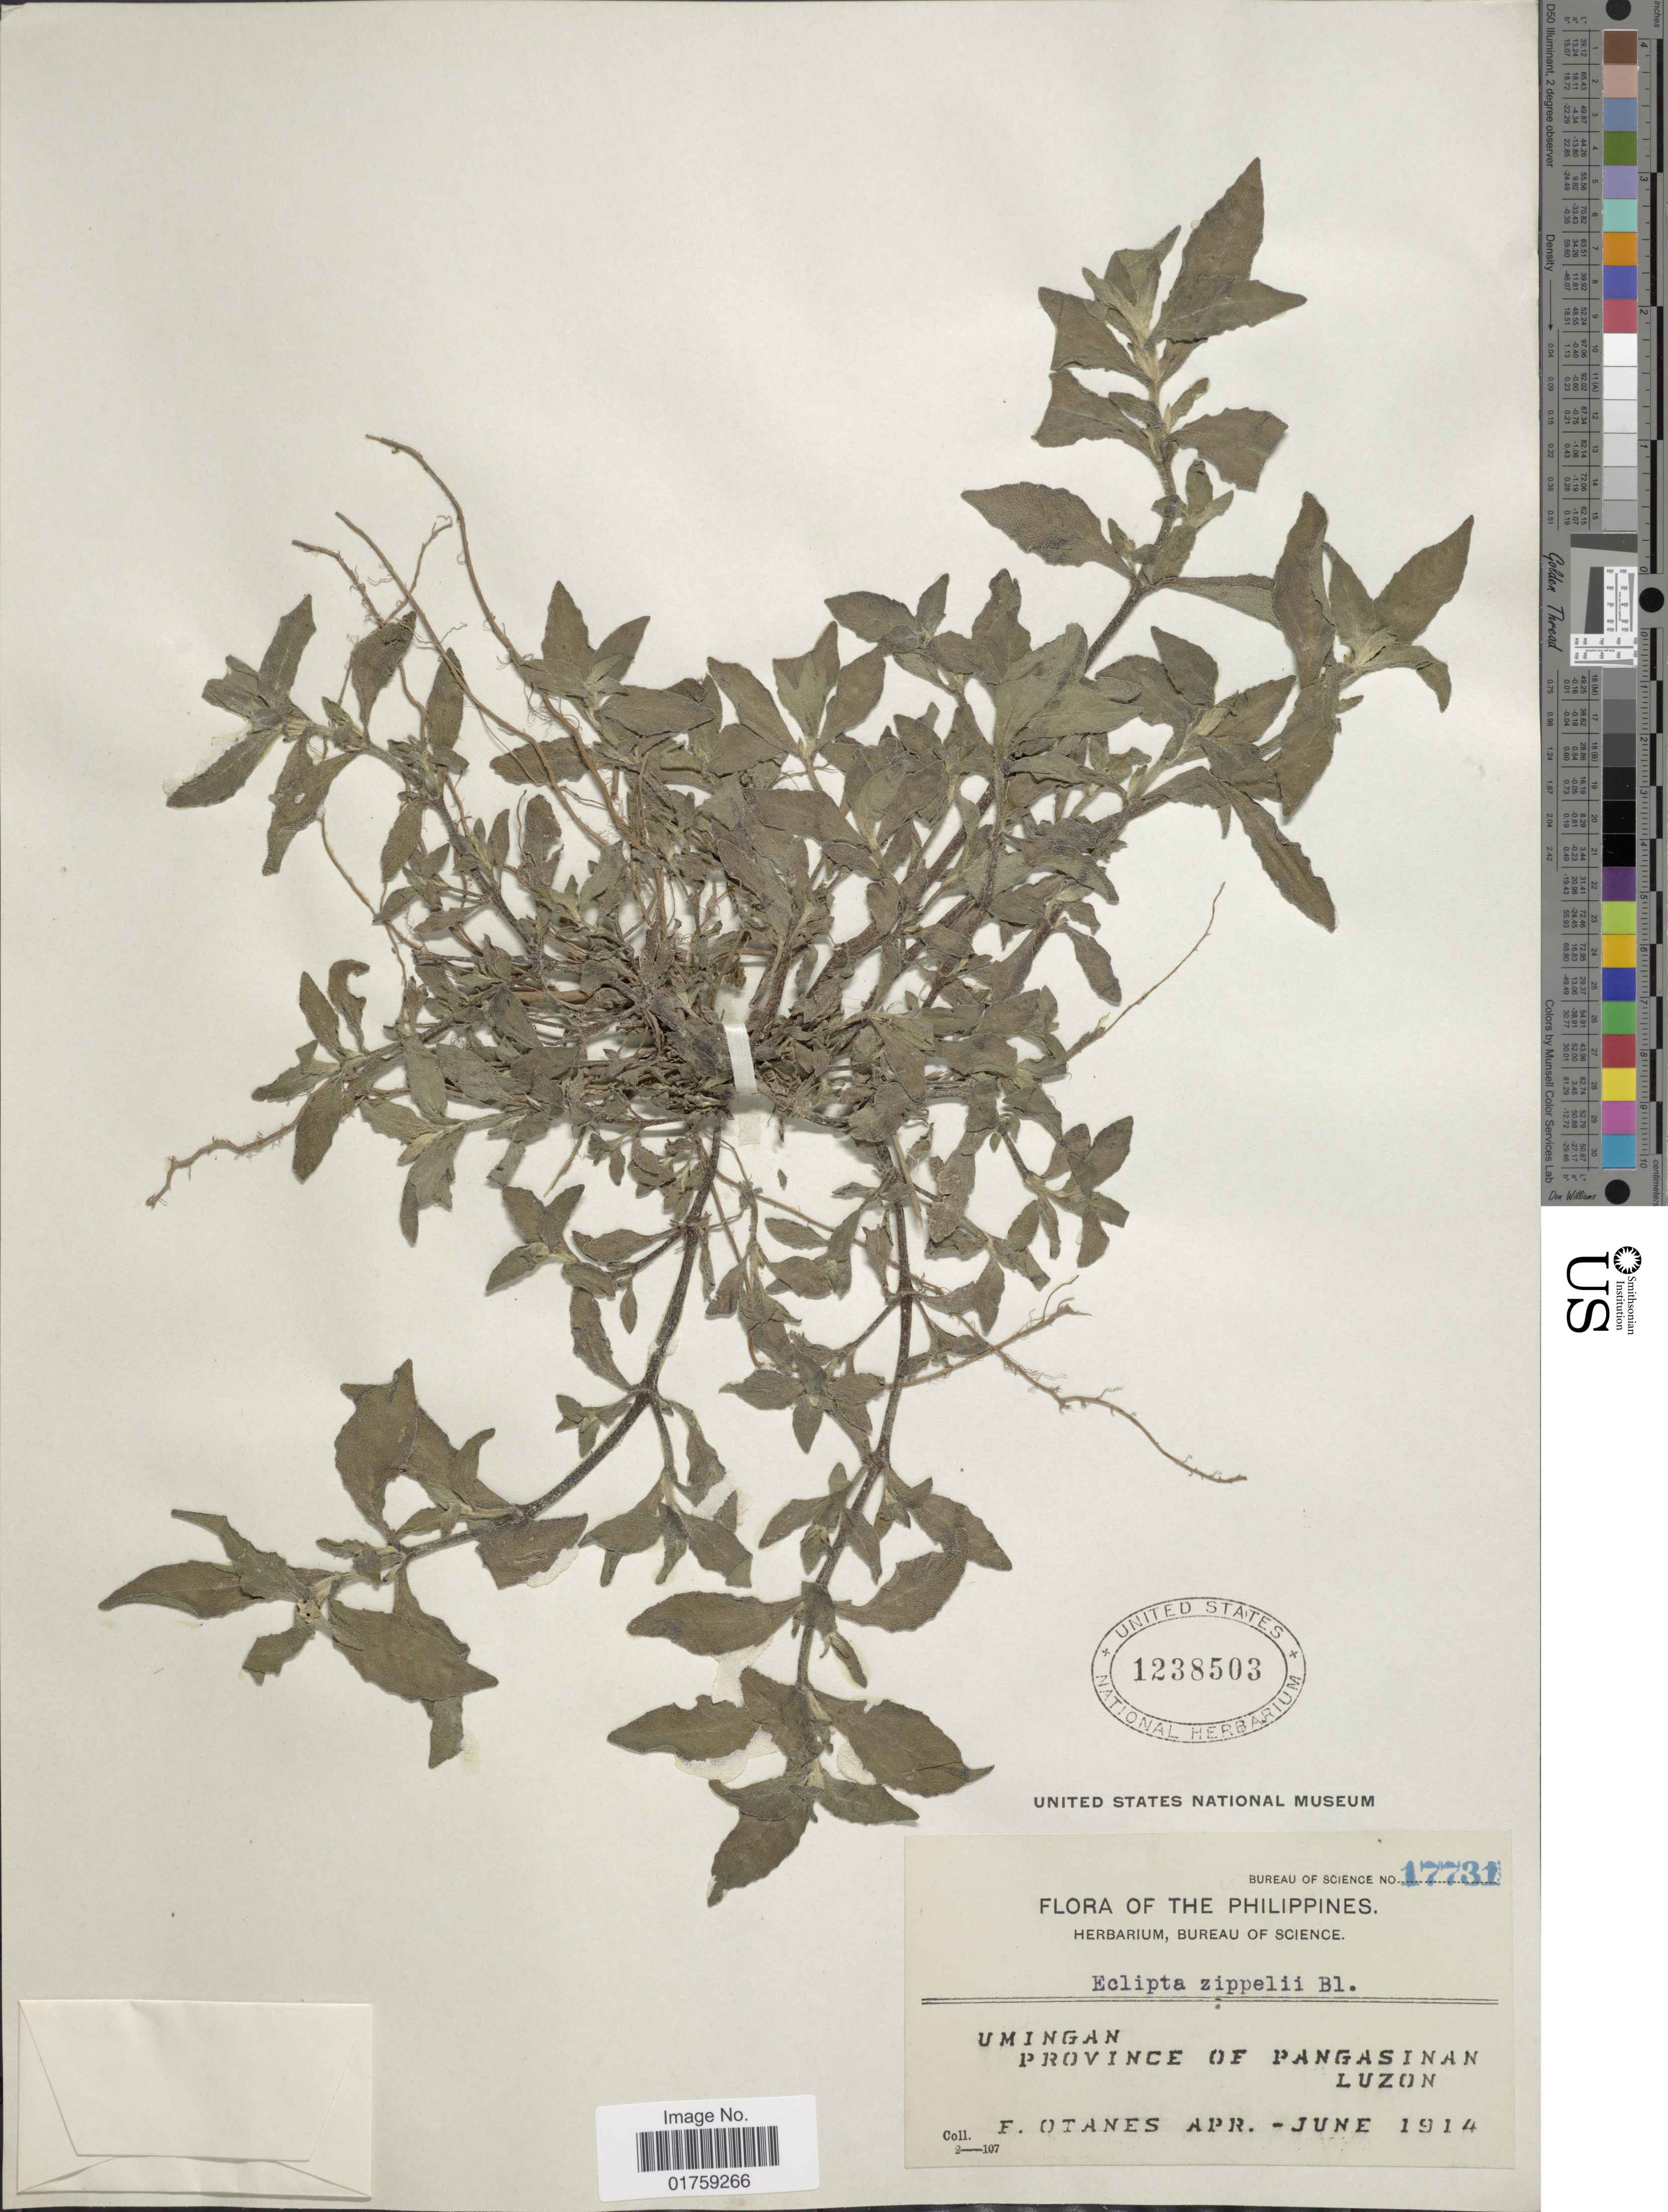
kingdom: Plantae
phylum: Tracheophyta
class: Magnoliopsida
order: Asterales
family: Asteraceae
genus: Eclipta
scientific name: Eclipta zippeliana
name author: Blume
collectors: F. Q. Otanes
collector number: Bureau of Science 17731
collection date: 1914-04/1914-06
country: Philippines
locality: Umingan Province of Pangasinan. Luzon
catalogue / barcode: US 1238503